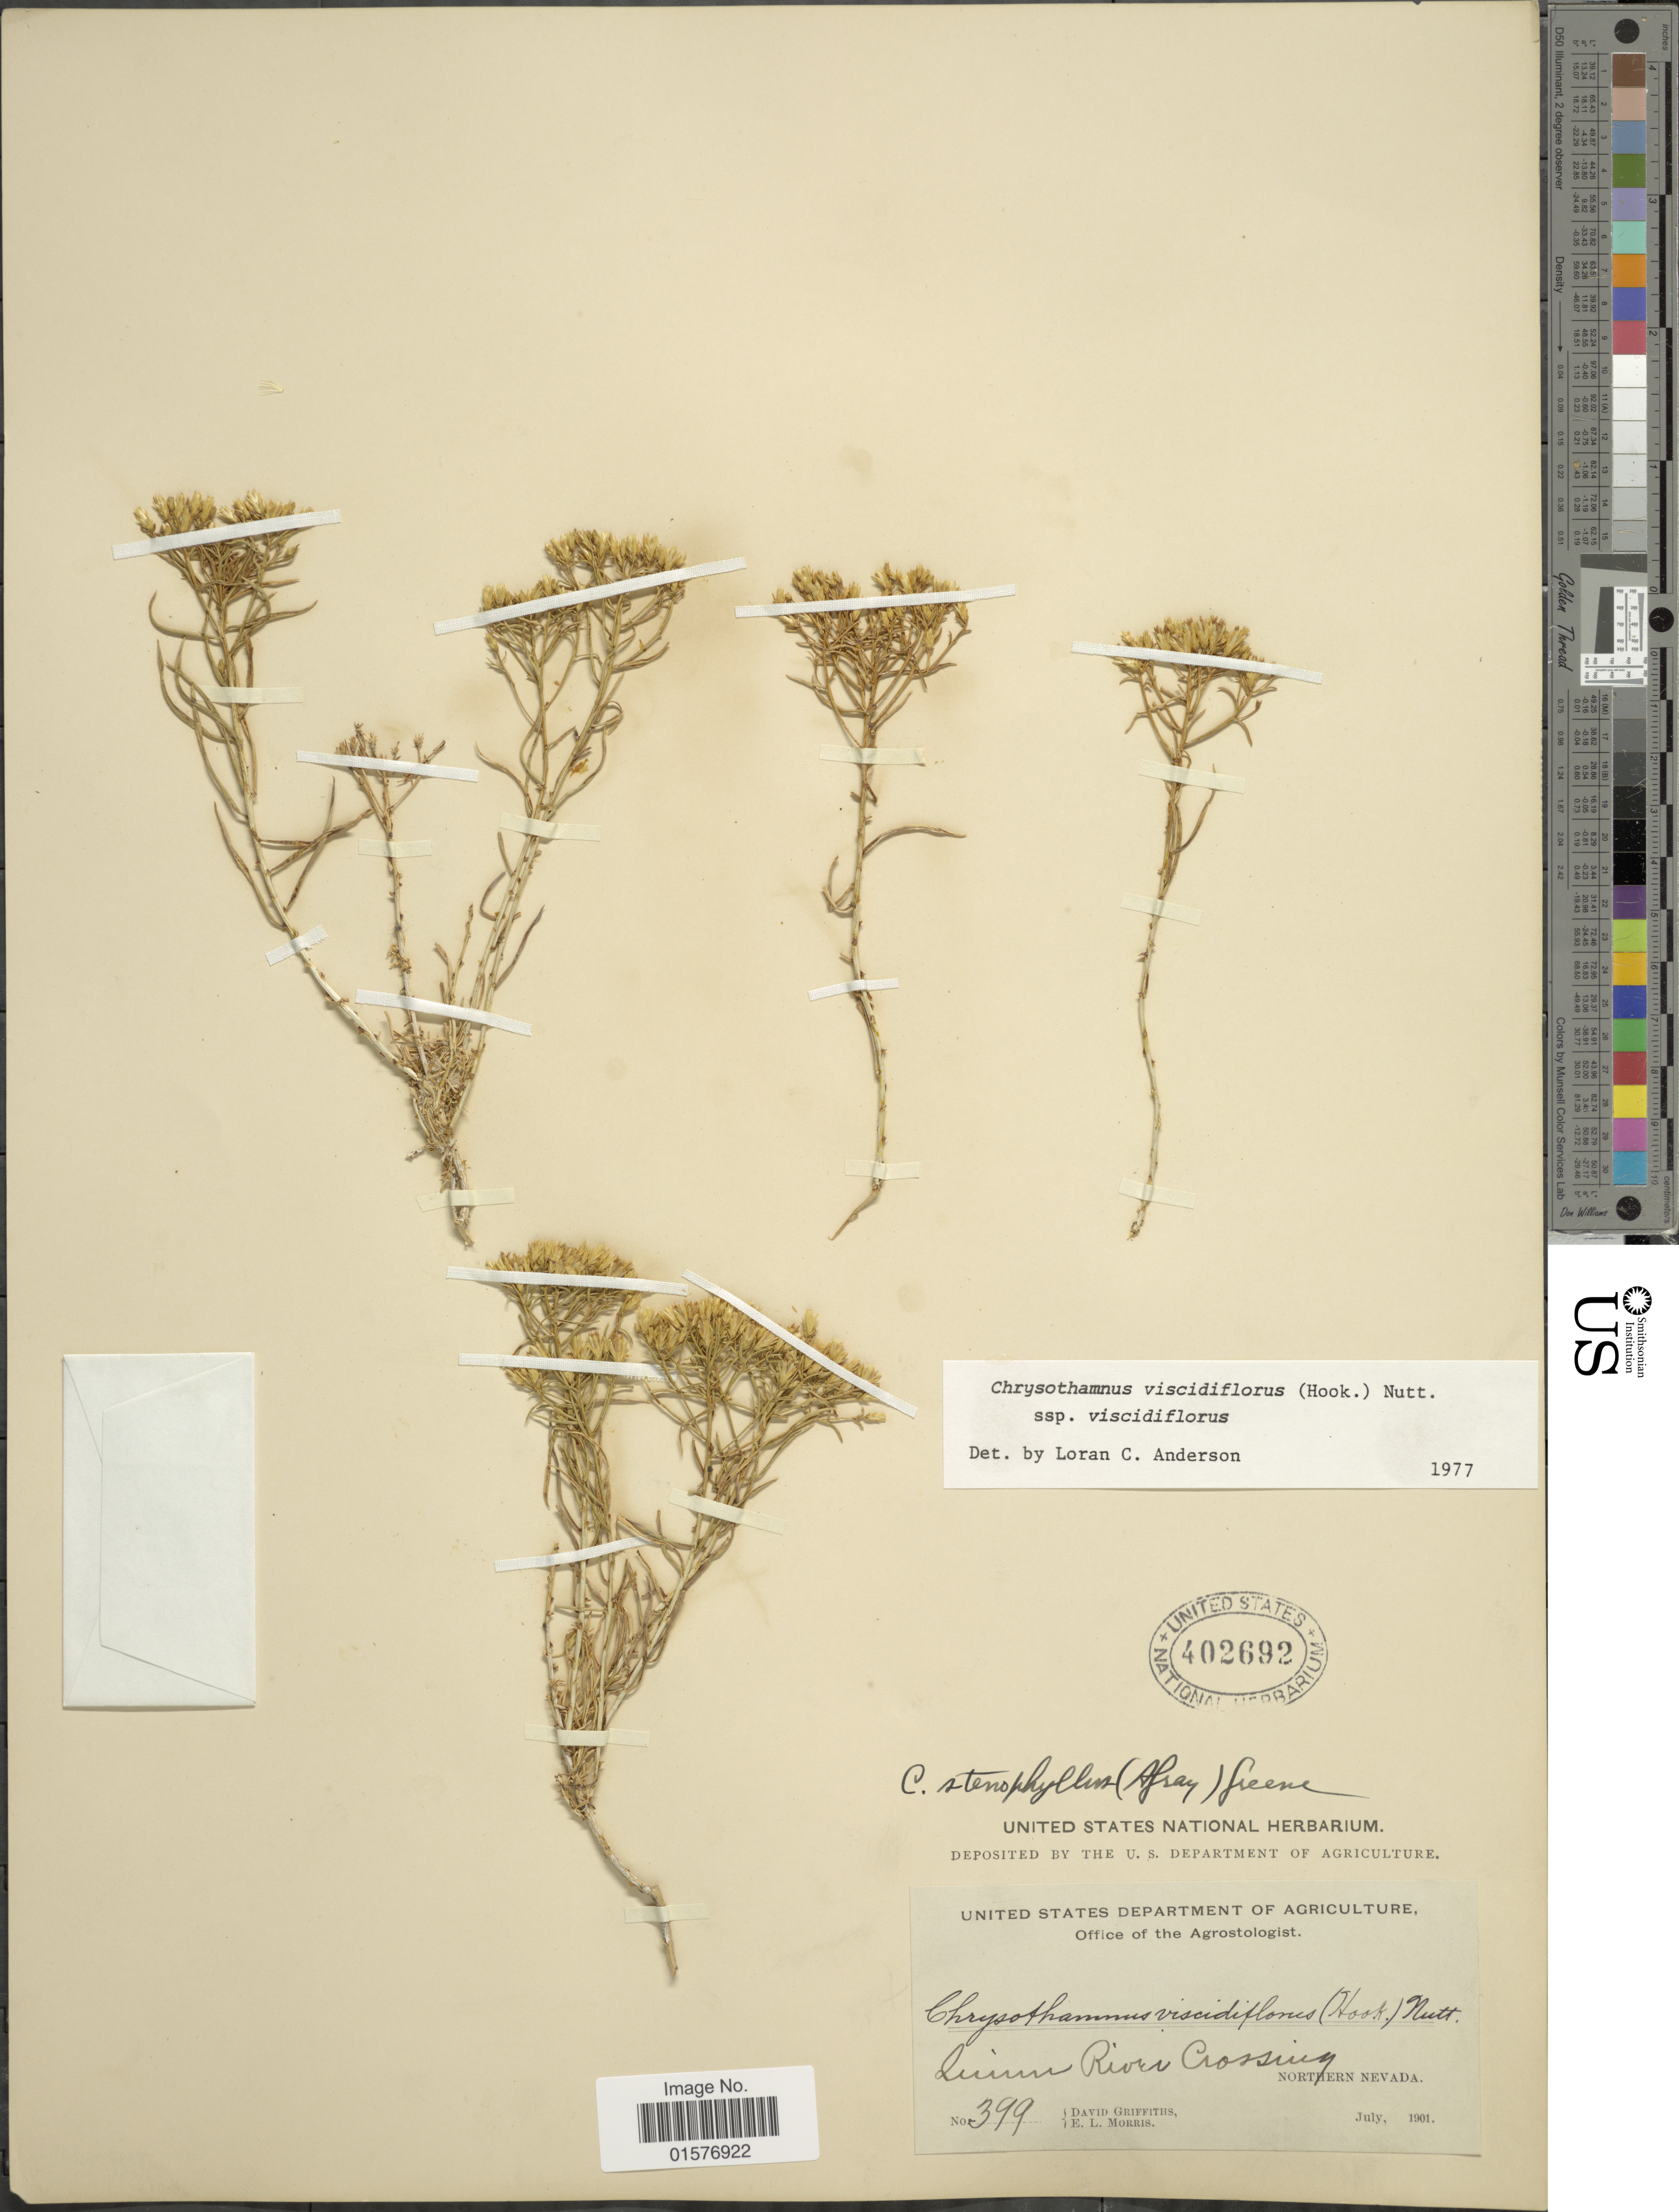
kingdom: Plantae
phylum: Tracheophyta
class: Magnoliopsida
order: Asterales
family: Asteraceae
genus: Chrysothamnus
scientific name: Chrysothamnus viscidiflorus subsp. viscidiflorus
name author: (Hook.) Nutt.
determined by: Urbatsch, Lowell E., Curator (LSU), Louisiana State University (UNITED STATES)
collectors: D. Griffiths & E. Morris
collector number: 399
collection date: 1901-07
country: United States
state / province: Nevada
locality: Quinn River Crossing, Northern Nevada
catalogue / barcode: US 402692